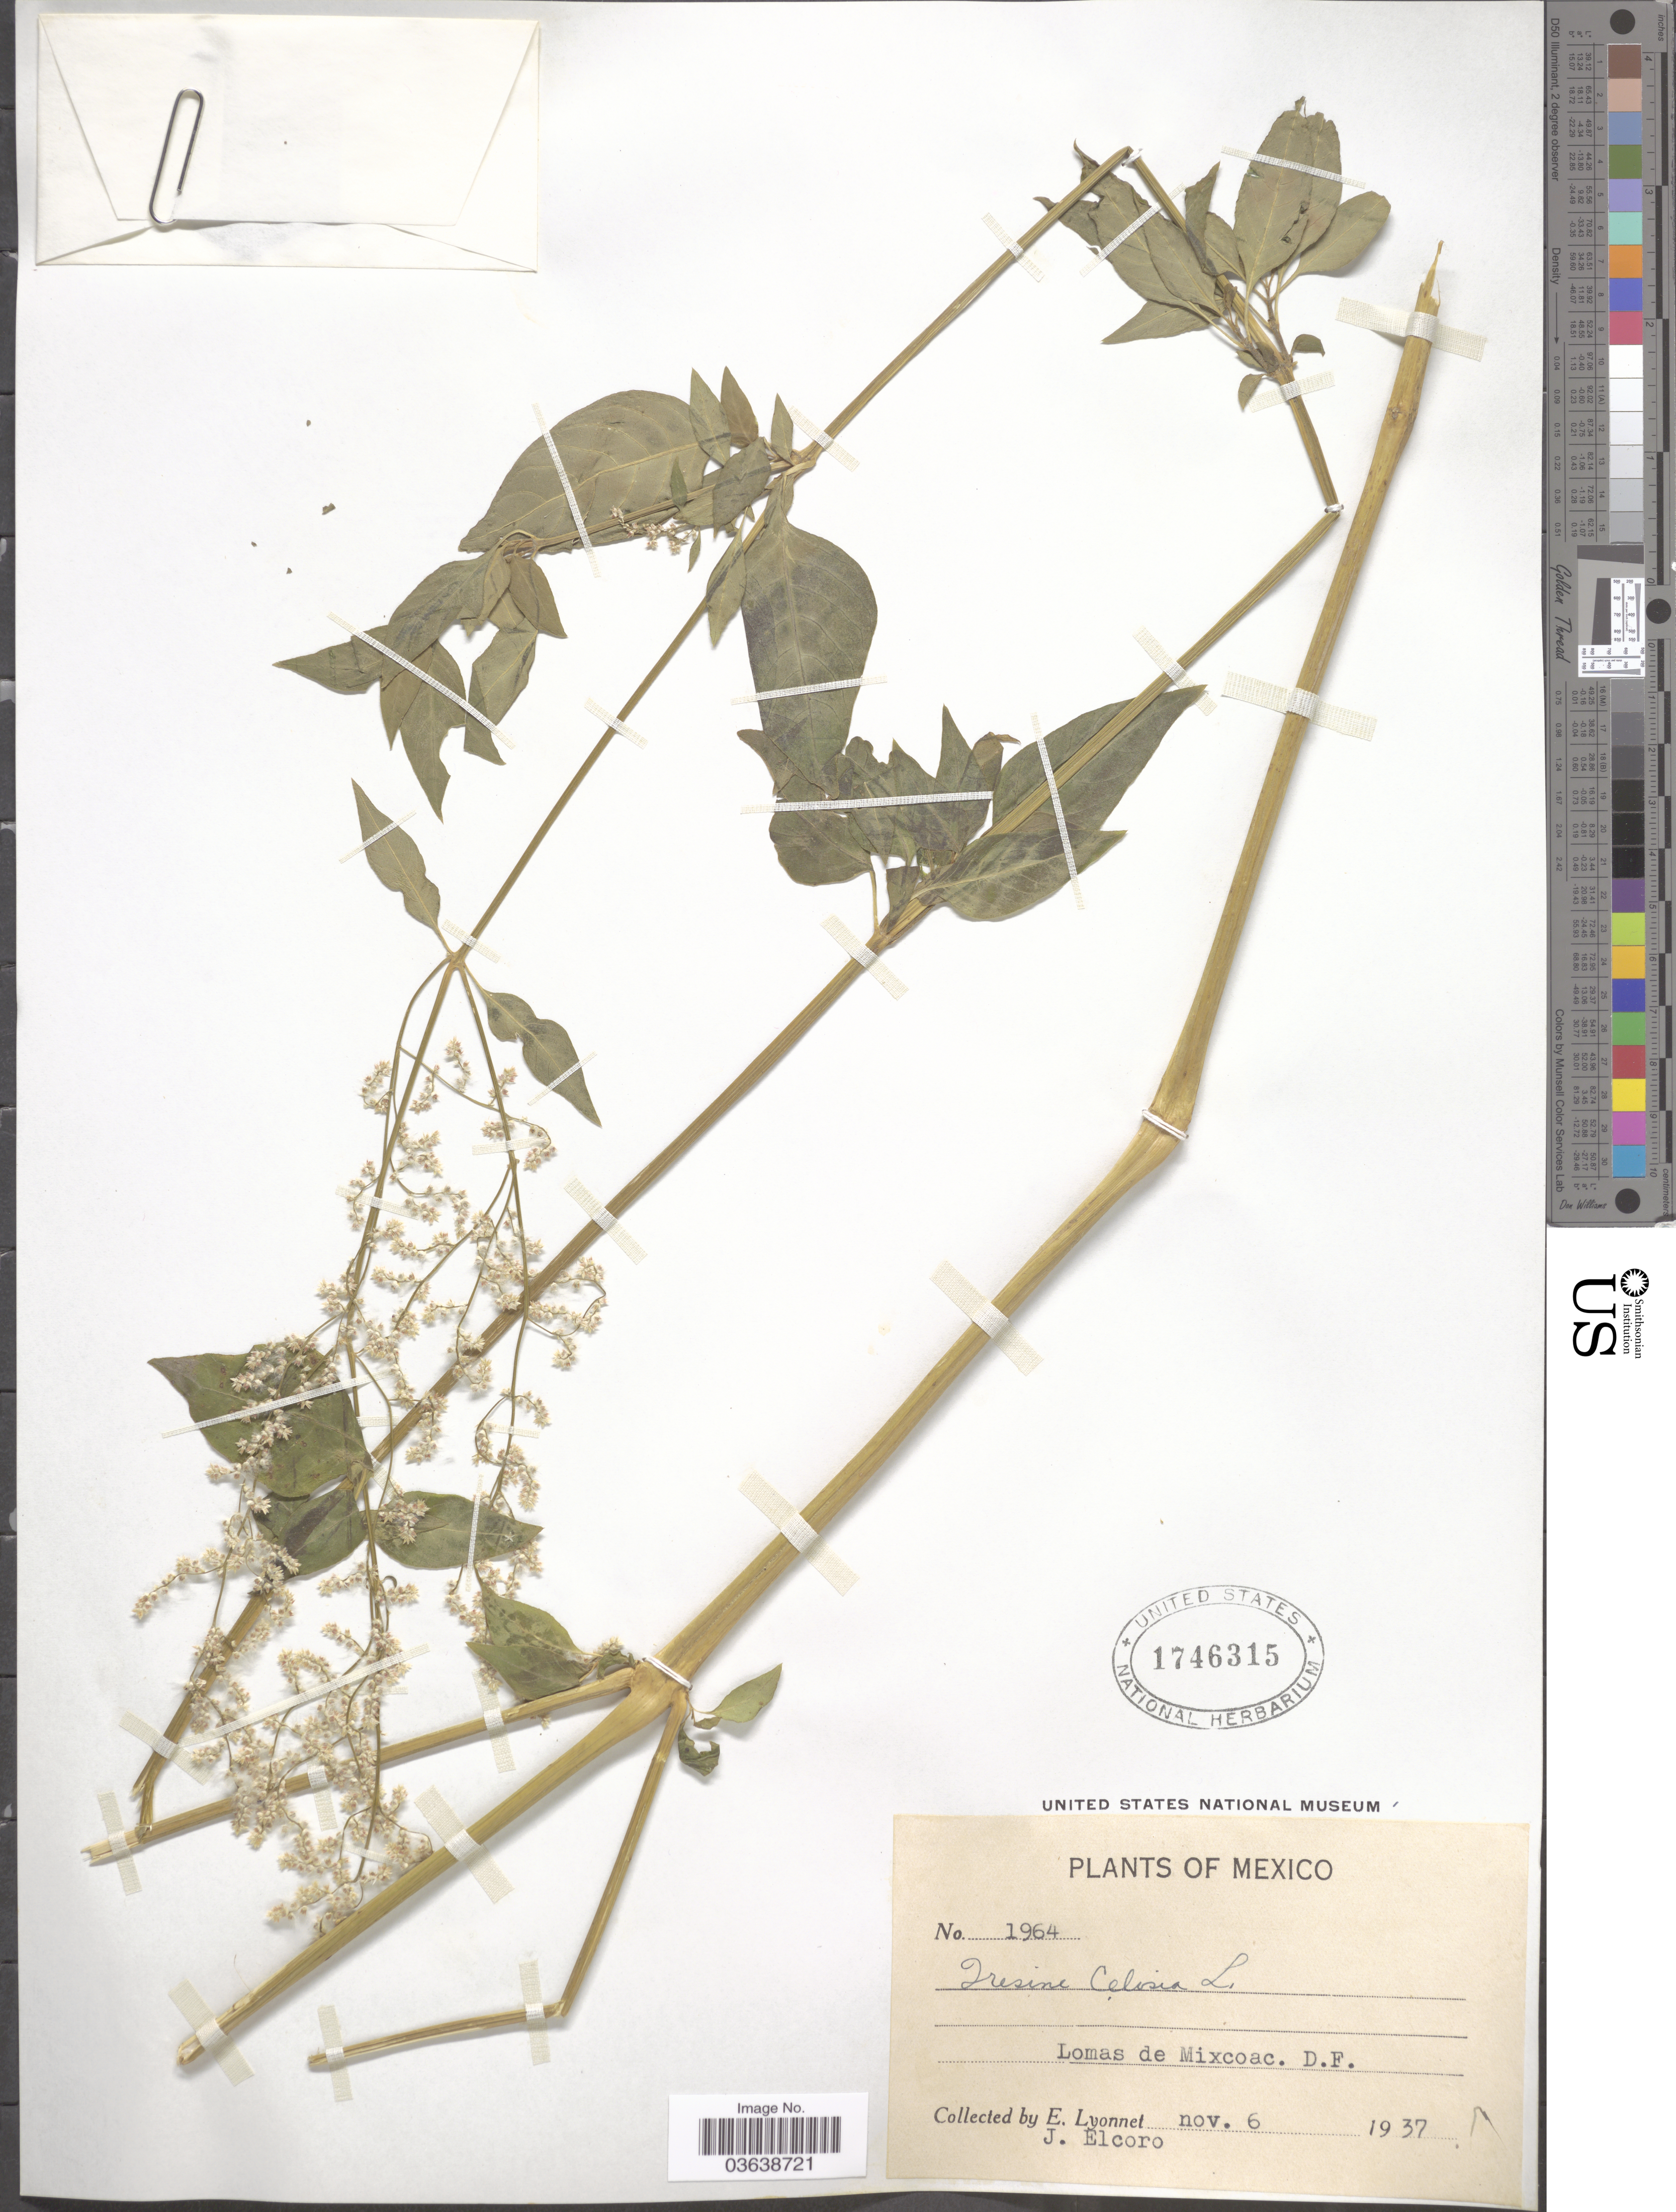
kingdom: Plantae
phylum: Tracheophyta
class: Magnoliopsida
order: Caryophyllales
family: Amaranthaceae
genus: Iresine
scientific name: Iresine celosia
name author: L.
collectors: E. Lyonnet & J. Elcoro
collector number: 1964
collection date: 1937-11-06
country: Mexico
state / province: Distrito Federal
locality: Lomas de Mixcoac.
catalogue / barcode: US 1746315